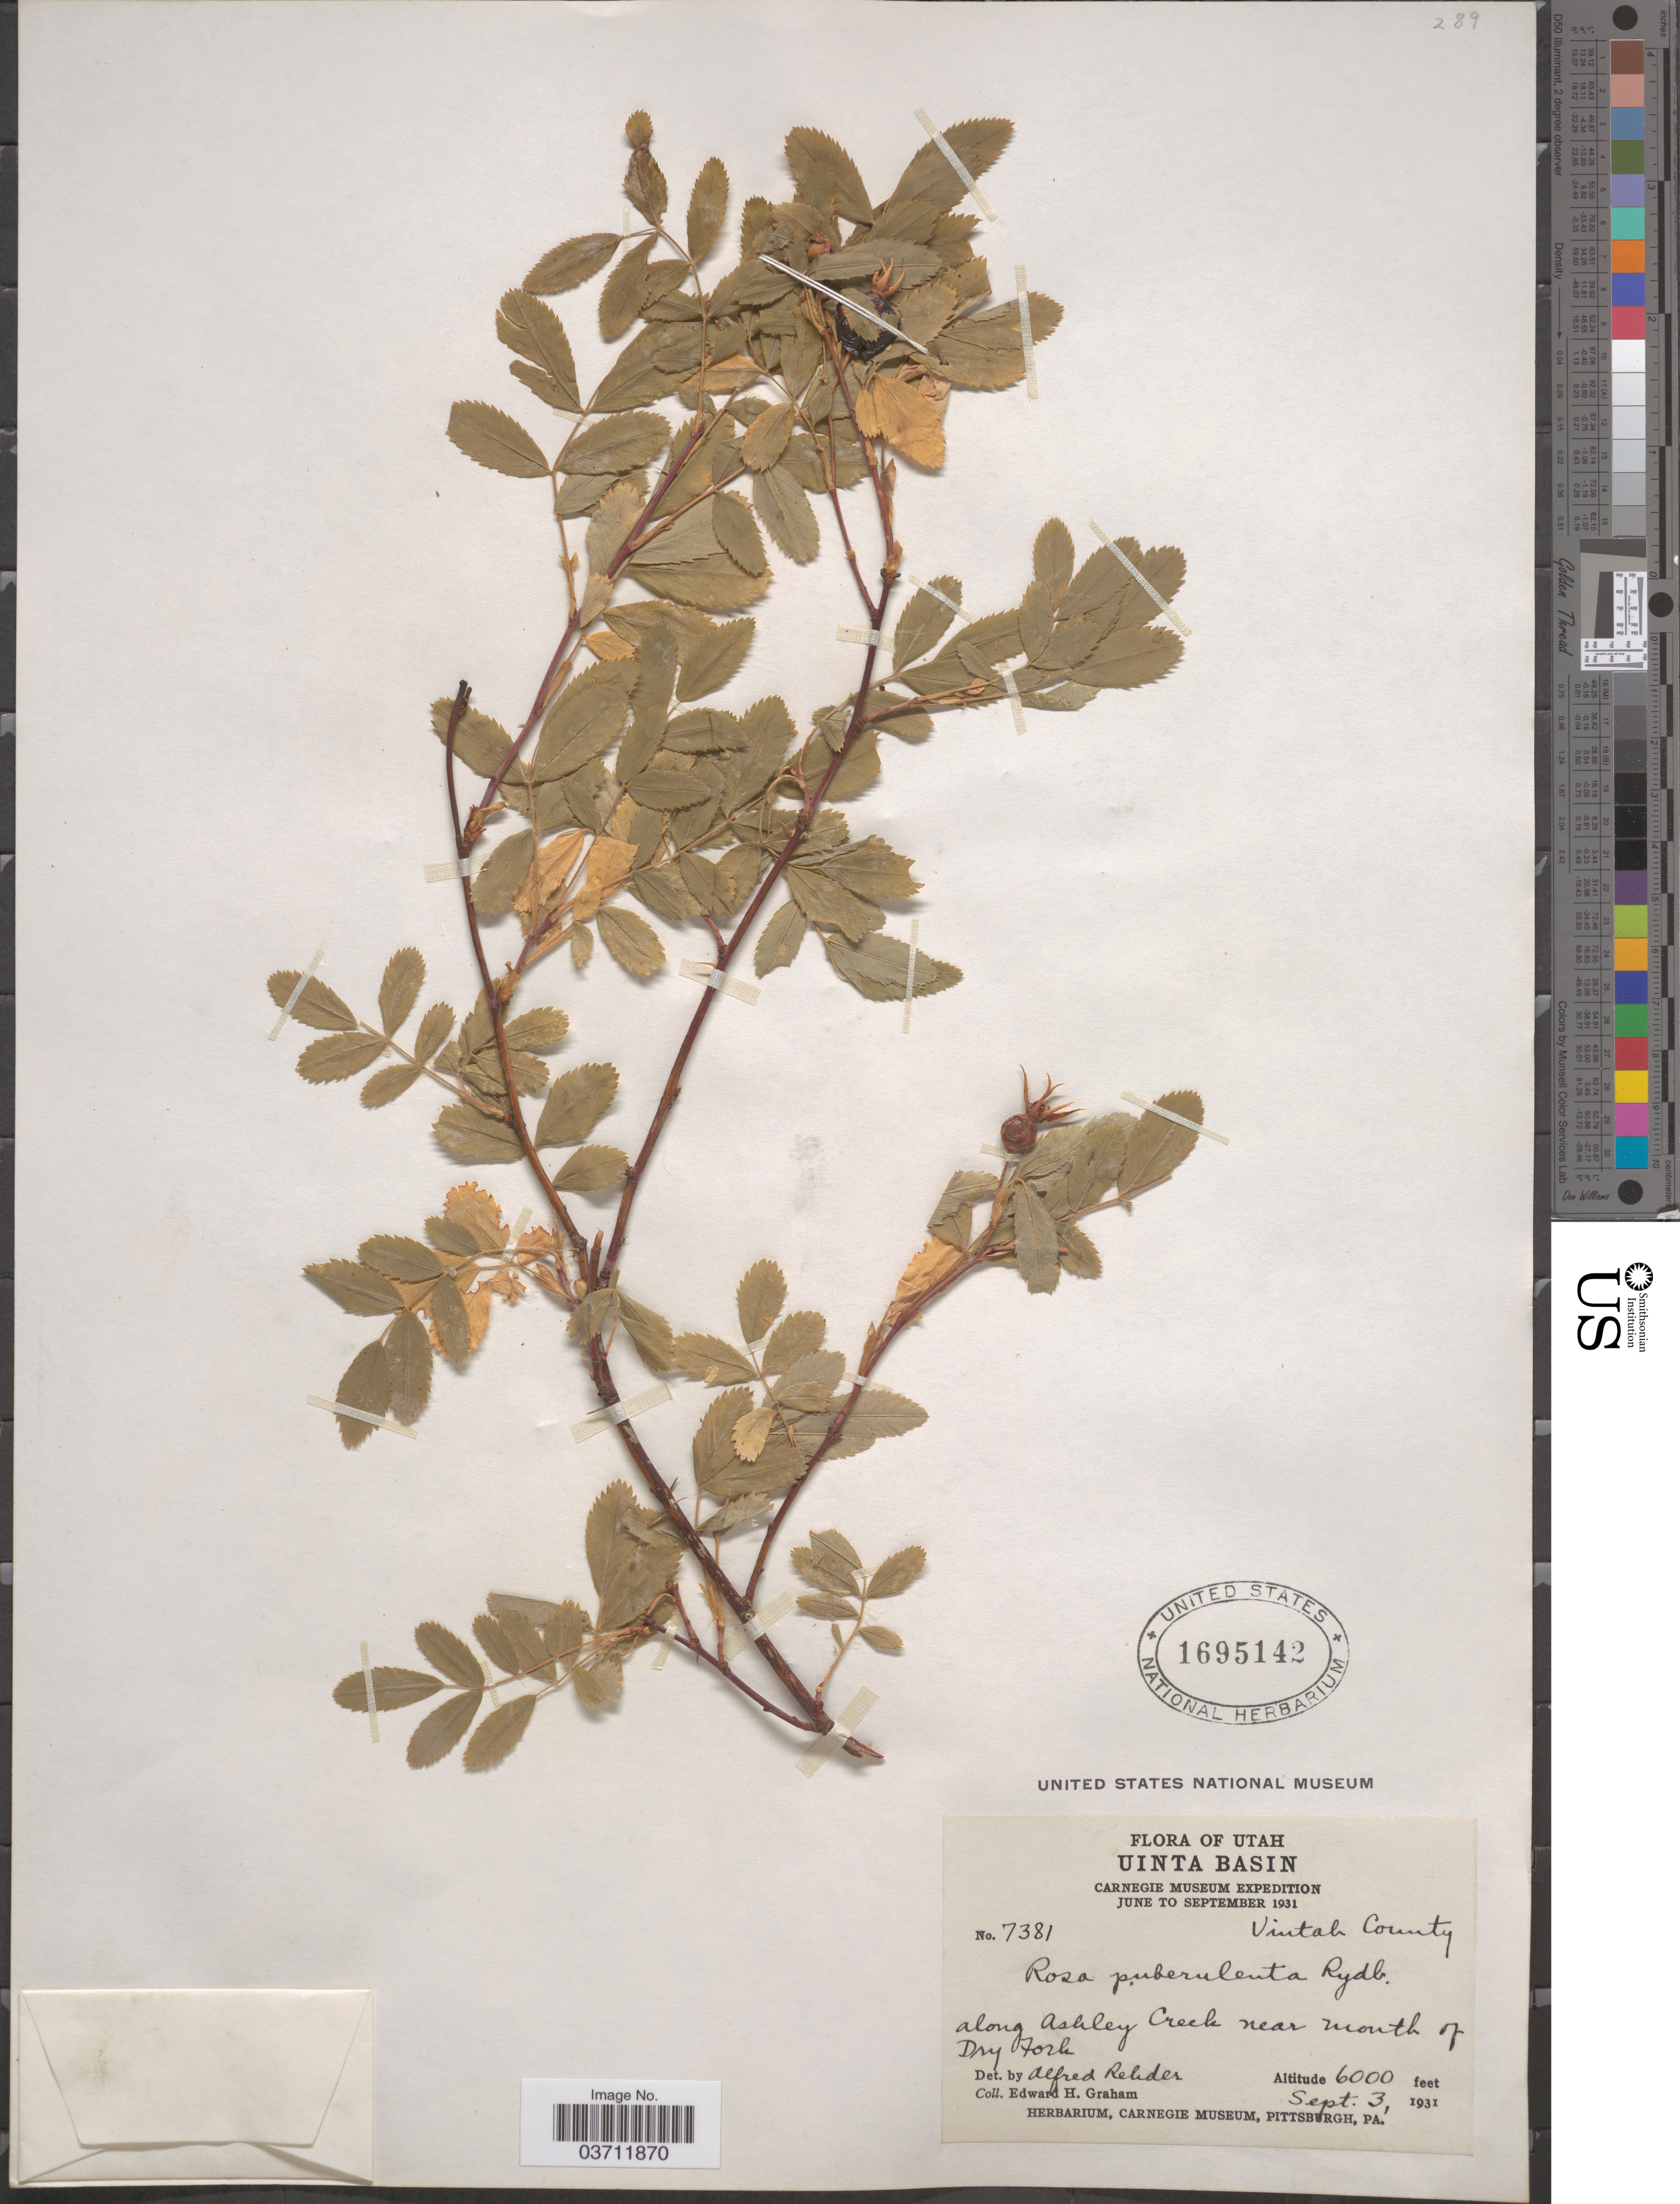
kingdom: Plantae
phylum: Tracheophyta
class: Magnoliopsida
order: Rosales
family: Rosaceae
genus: Rosa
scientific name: Rosa puberulenta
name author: Rydb.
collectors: E. H. Graham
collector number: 7381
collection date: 1931-09-03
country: United States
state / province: Utah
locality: Uinta Basin. Uintah County. Along Ashley Creek near mouth of Dry Fork.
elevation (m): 1829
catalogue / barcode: US 1695142